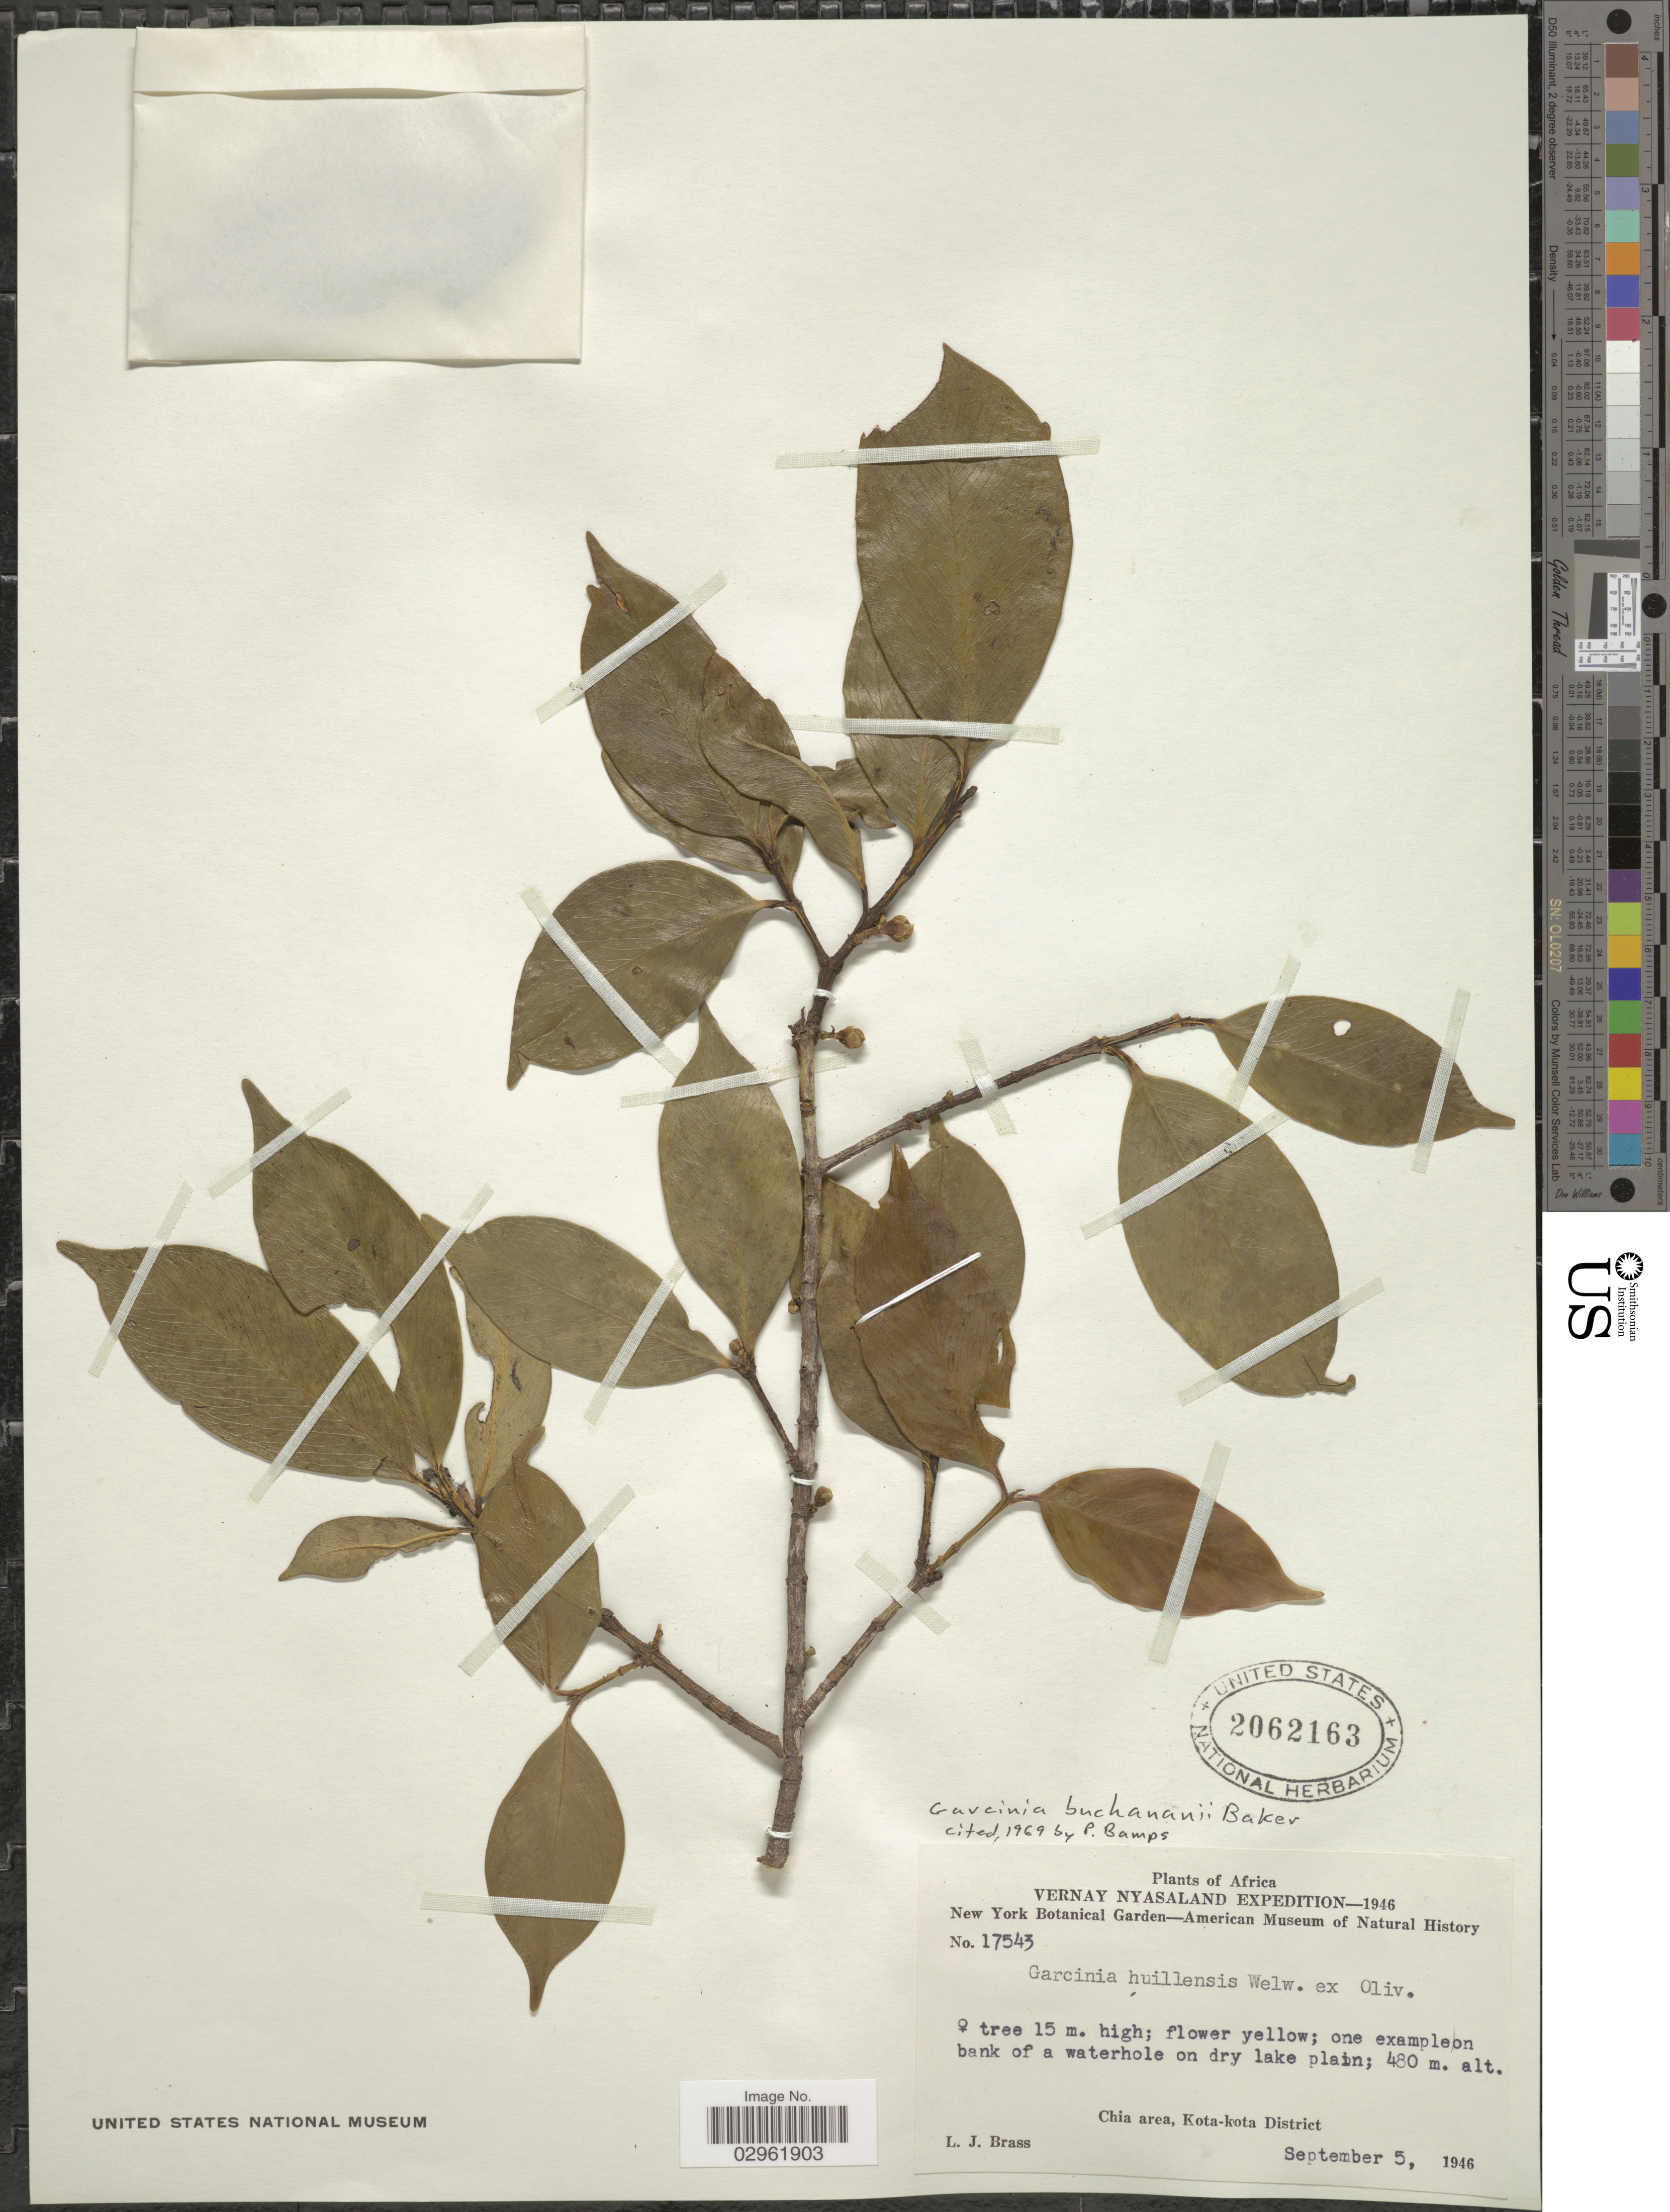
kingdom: Plantae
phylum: Tracheophyta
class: Magnoliopsida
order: Malpighiales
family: Clusiaceae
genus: Garcinia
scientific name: Garcinia buchananii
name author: Baker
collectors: L. J. Brass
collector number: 17543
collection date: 1946-09-05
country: Malawi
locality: Vernay Nyasaland, Chia area, Kota-Kota District.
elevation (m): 480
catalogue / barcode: US 2062163